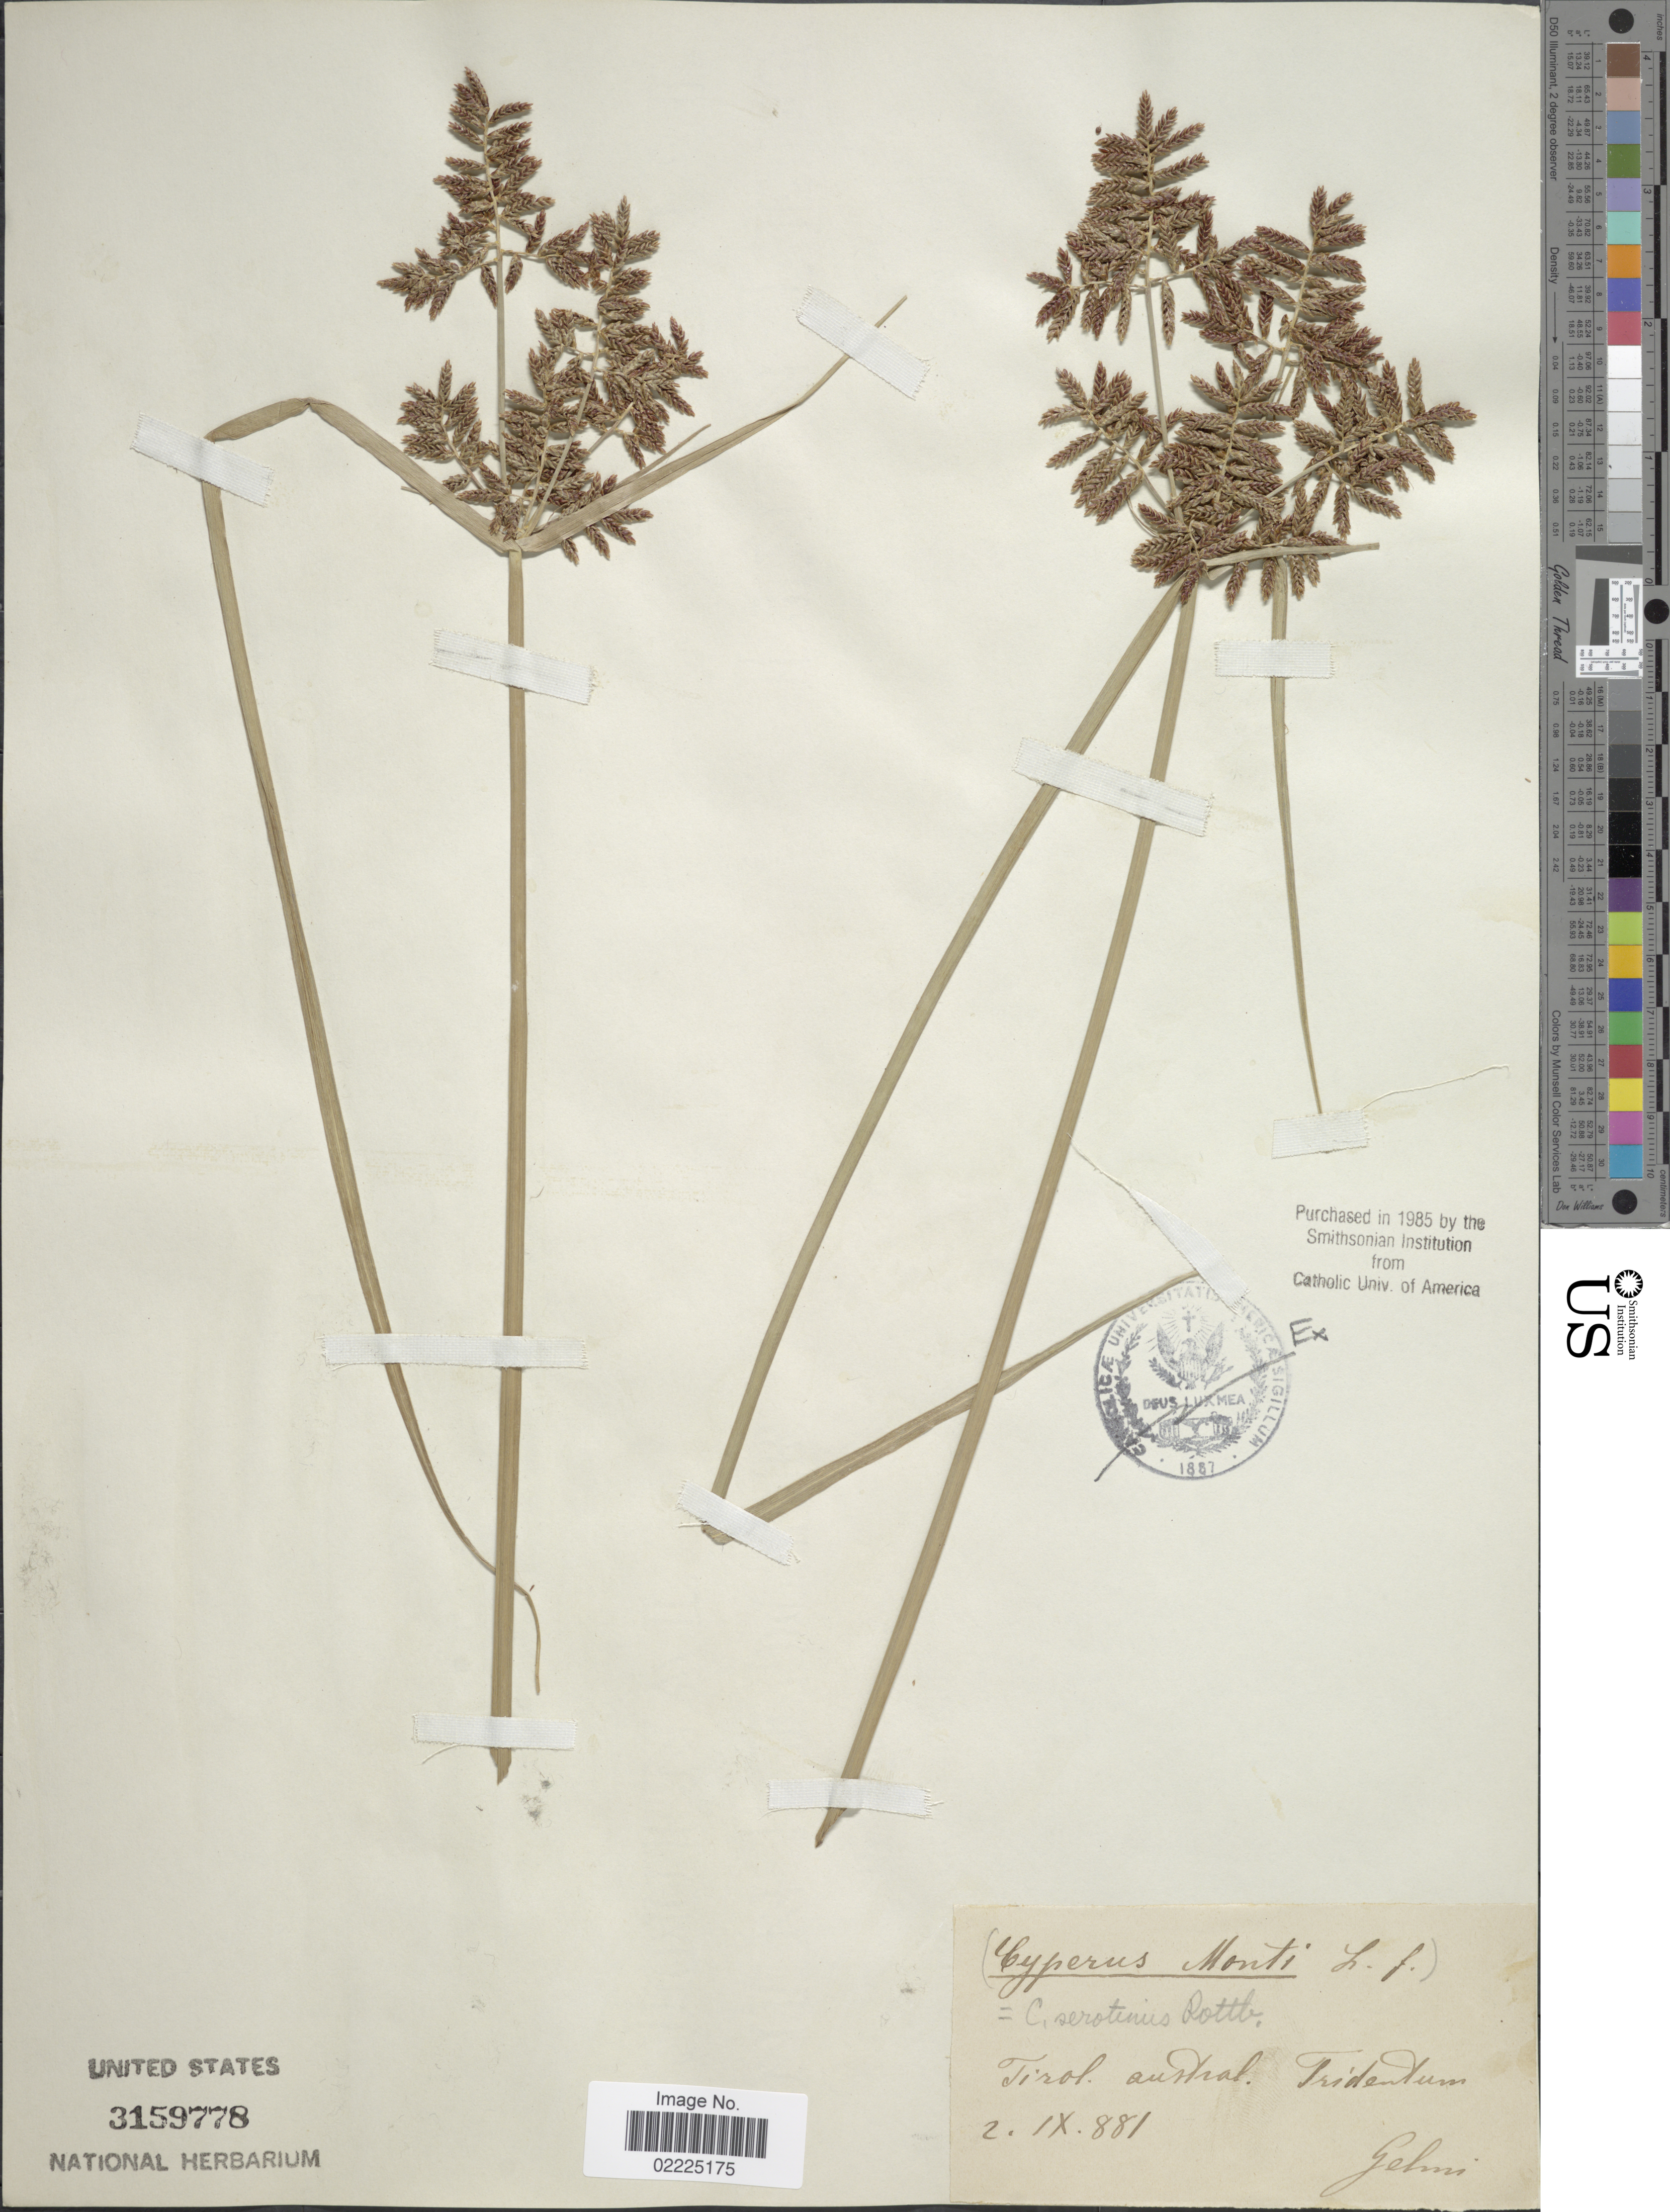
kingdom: Plantae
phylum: Tracheophyta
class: Liliopsida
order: Poales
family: Cyperaceae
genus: Cyperus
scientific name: Cyperus serotinus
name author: Rottb.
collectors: -. Gelmi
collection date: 1881-09-02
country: Austria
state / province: Tirol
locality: Tridentum [interpreted]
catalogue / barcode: US 3159778